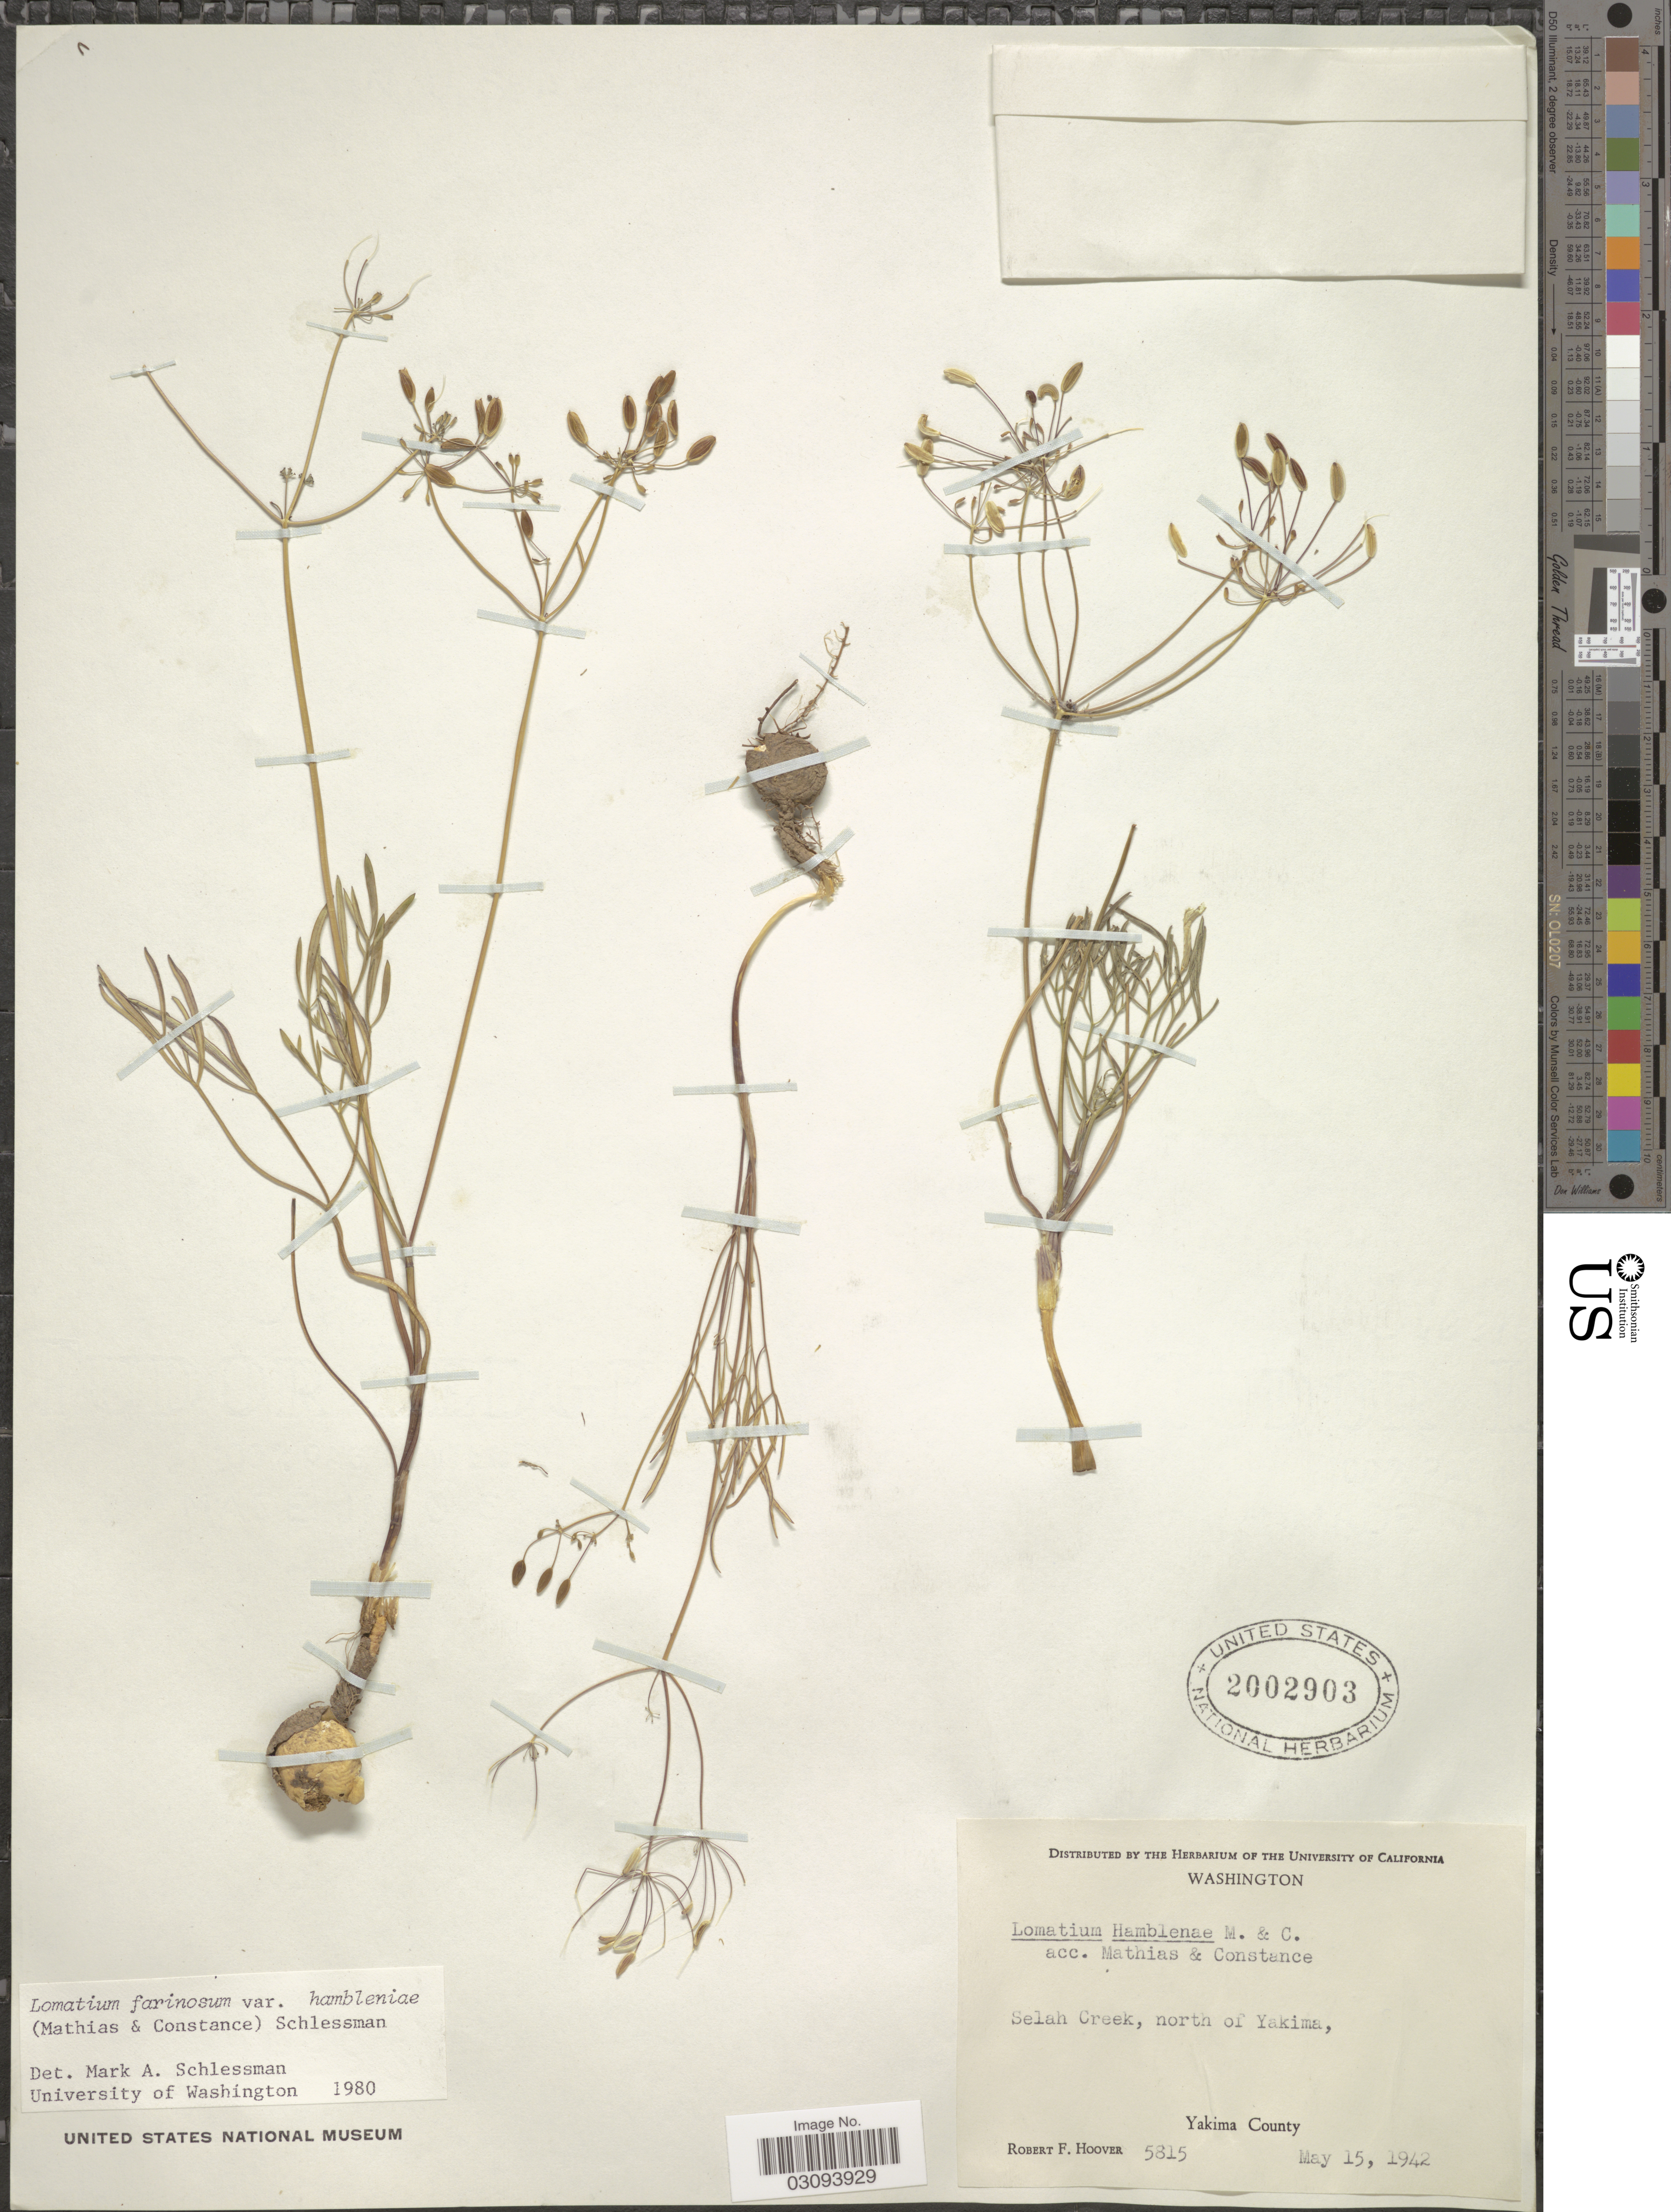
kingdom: Plantae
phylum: Tracheophyta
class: Magnoliopsida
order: Apiales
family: Apiaceae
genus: Lomatium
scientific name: Lomatium farinosum var. hambleniae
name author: (Mathias & Constance) Schlessman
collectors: R. F. Hoover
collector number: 5815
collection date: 1942-05-15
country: United States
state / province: Washington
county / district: Yakima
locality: Selah Creek, north of Yakima. Yakima County.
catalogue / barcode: US 2002903